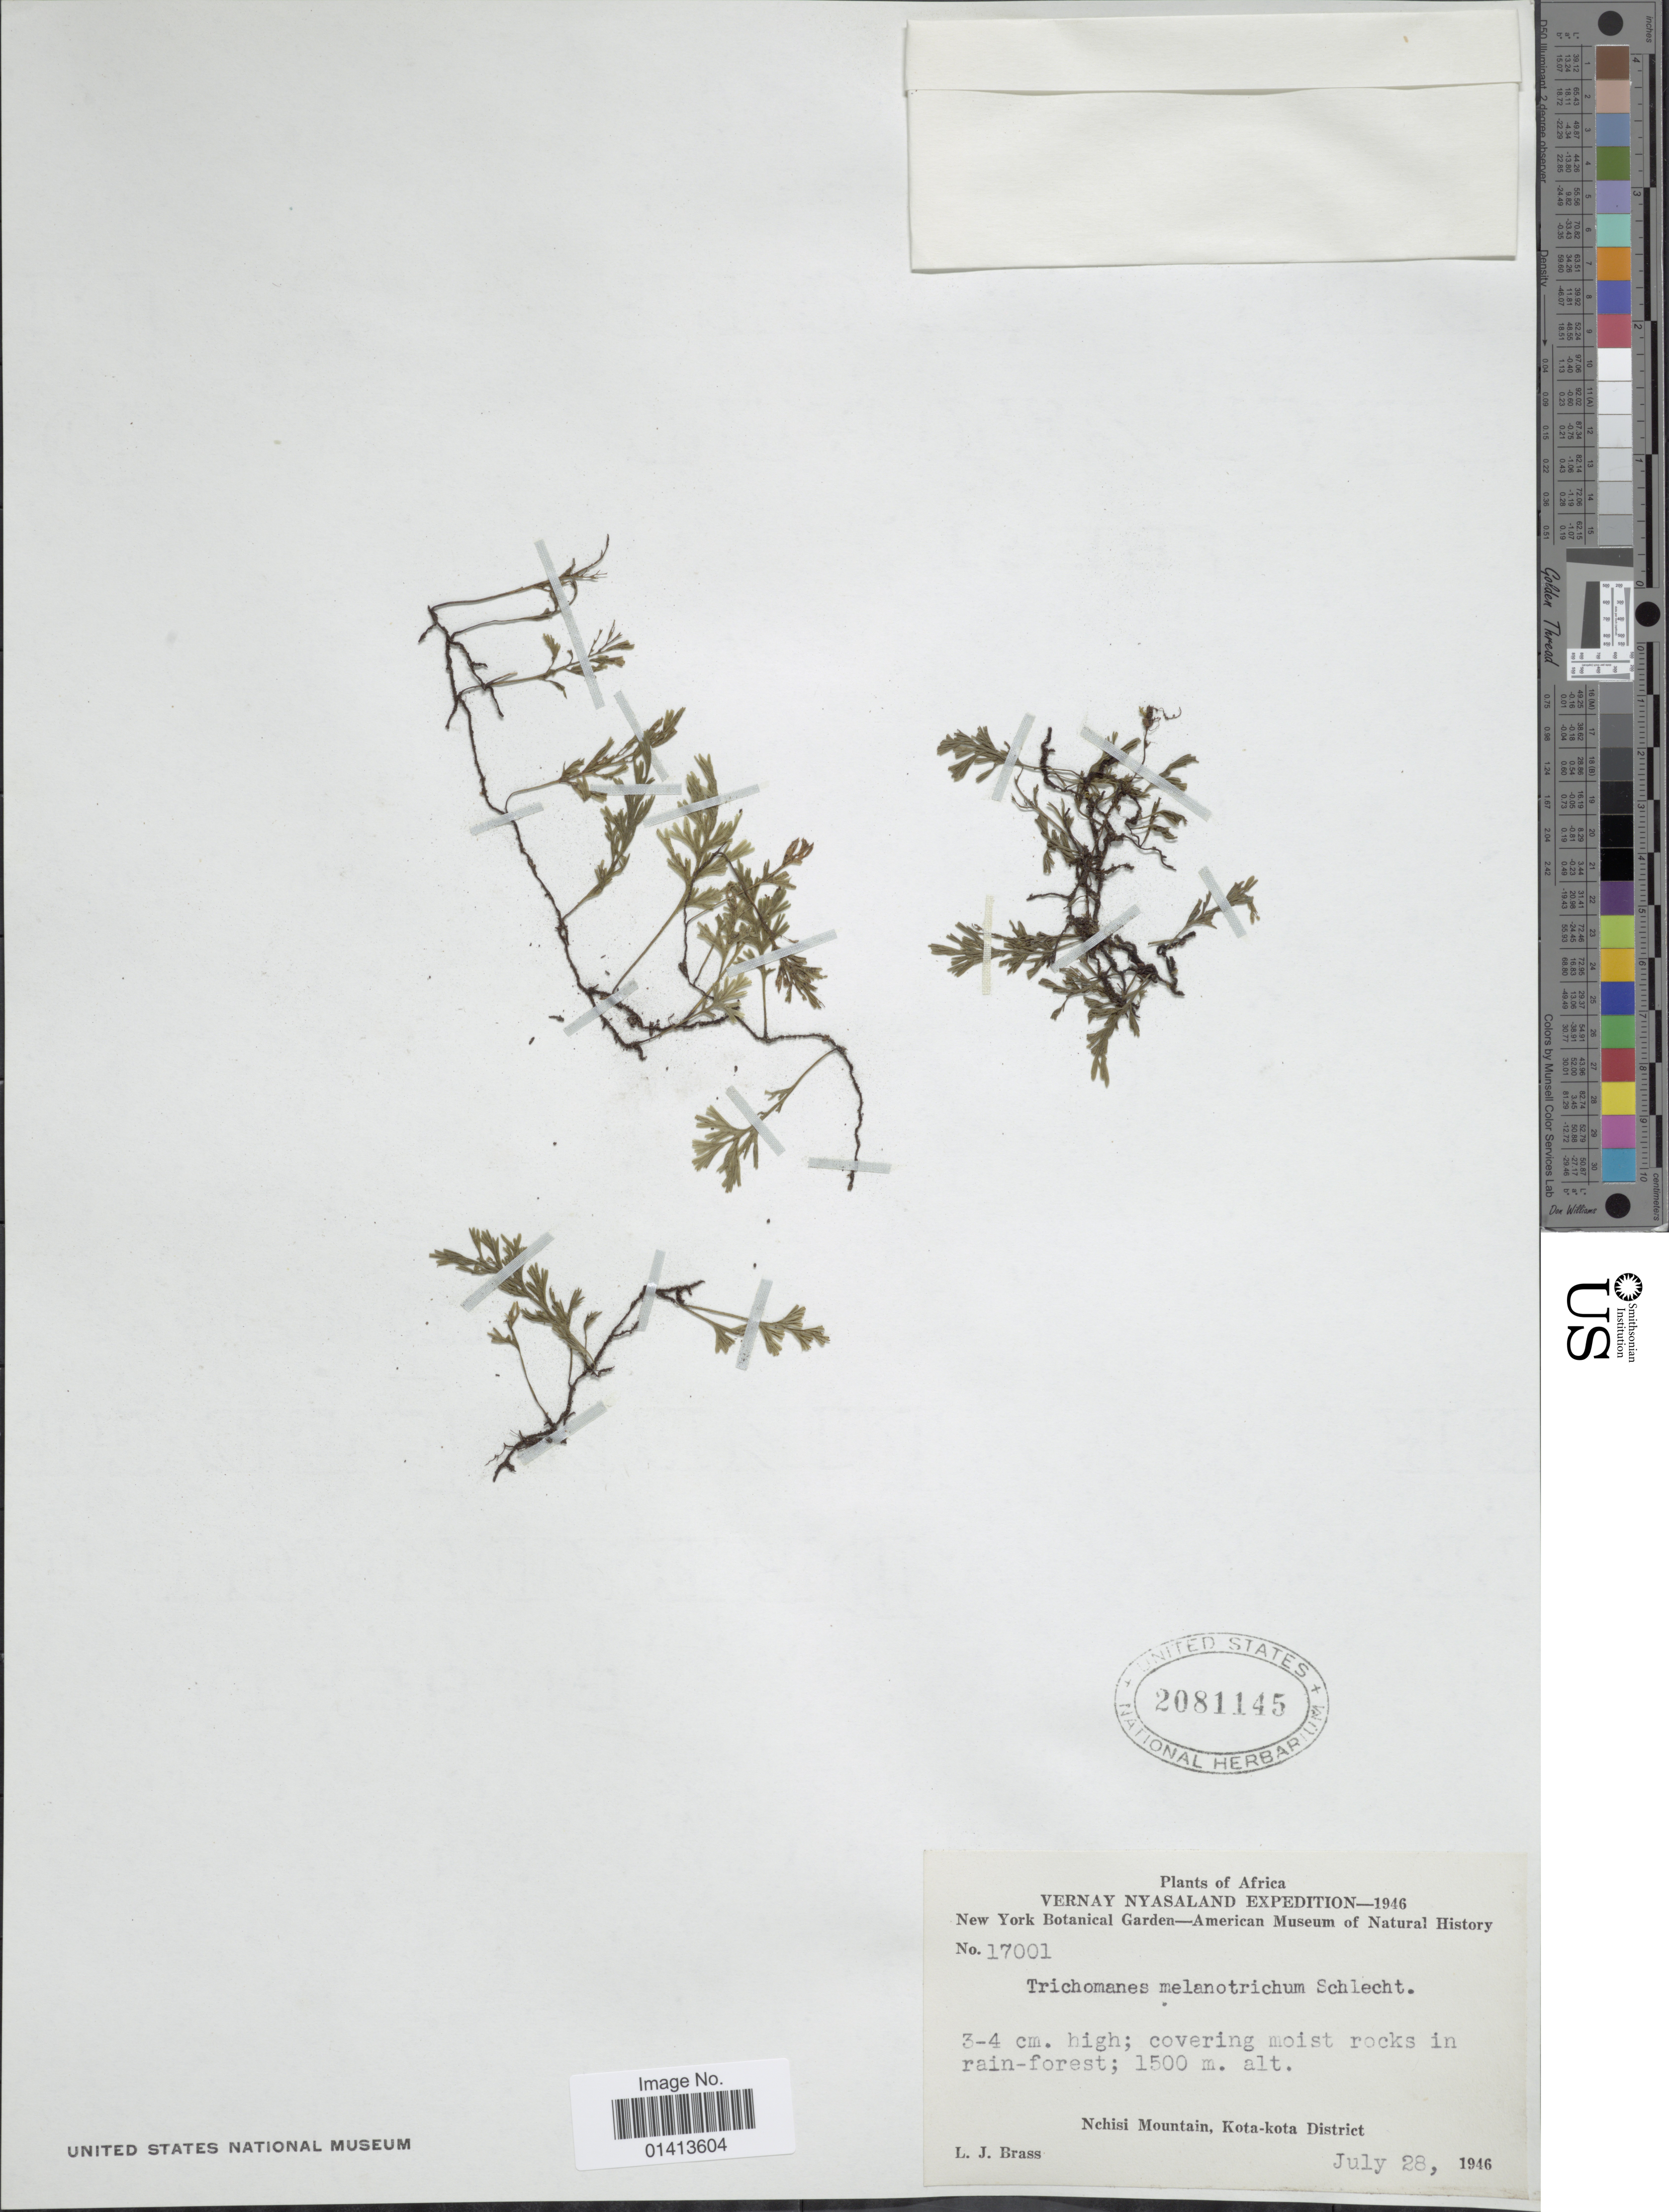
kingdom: Plantae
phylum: Tracheophyta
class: Polypodiopsida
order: Hymenophyllales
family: Hymenophyllaceae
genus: Crepidomanes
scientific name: Crepidomanes melanotrichum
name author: (Schltdl.) J.P. Roux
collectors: L. J. Brass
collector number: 17001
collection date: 1946-07-28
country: Malawi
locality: Africa, Nchisi Mountain, Kota-kota District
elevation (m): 1500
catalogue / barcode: US 2081145